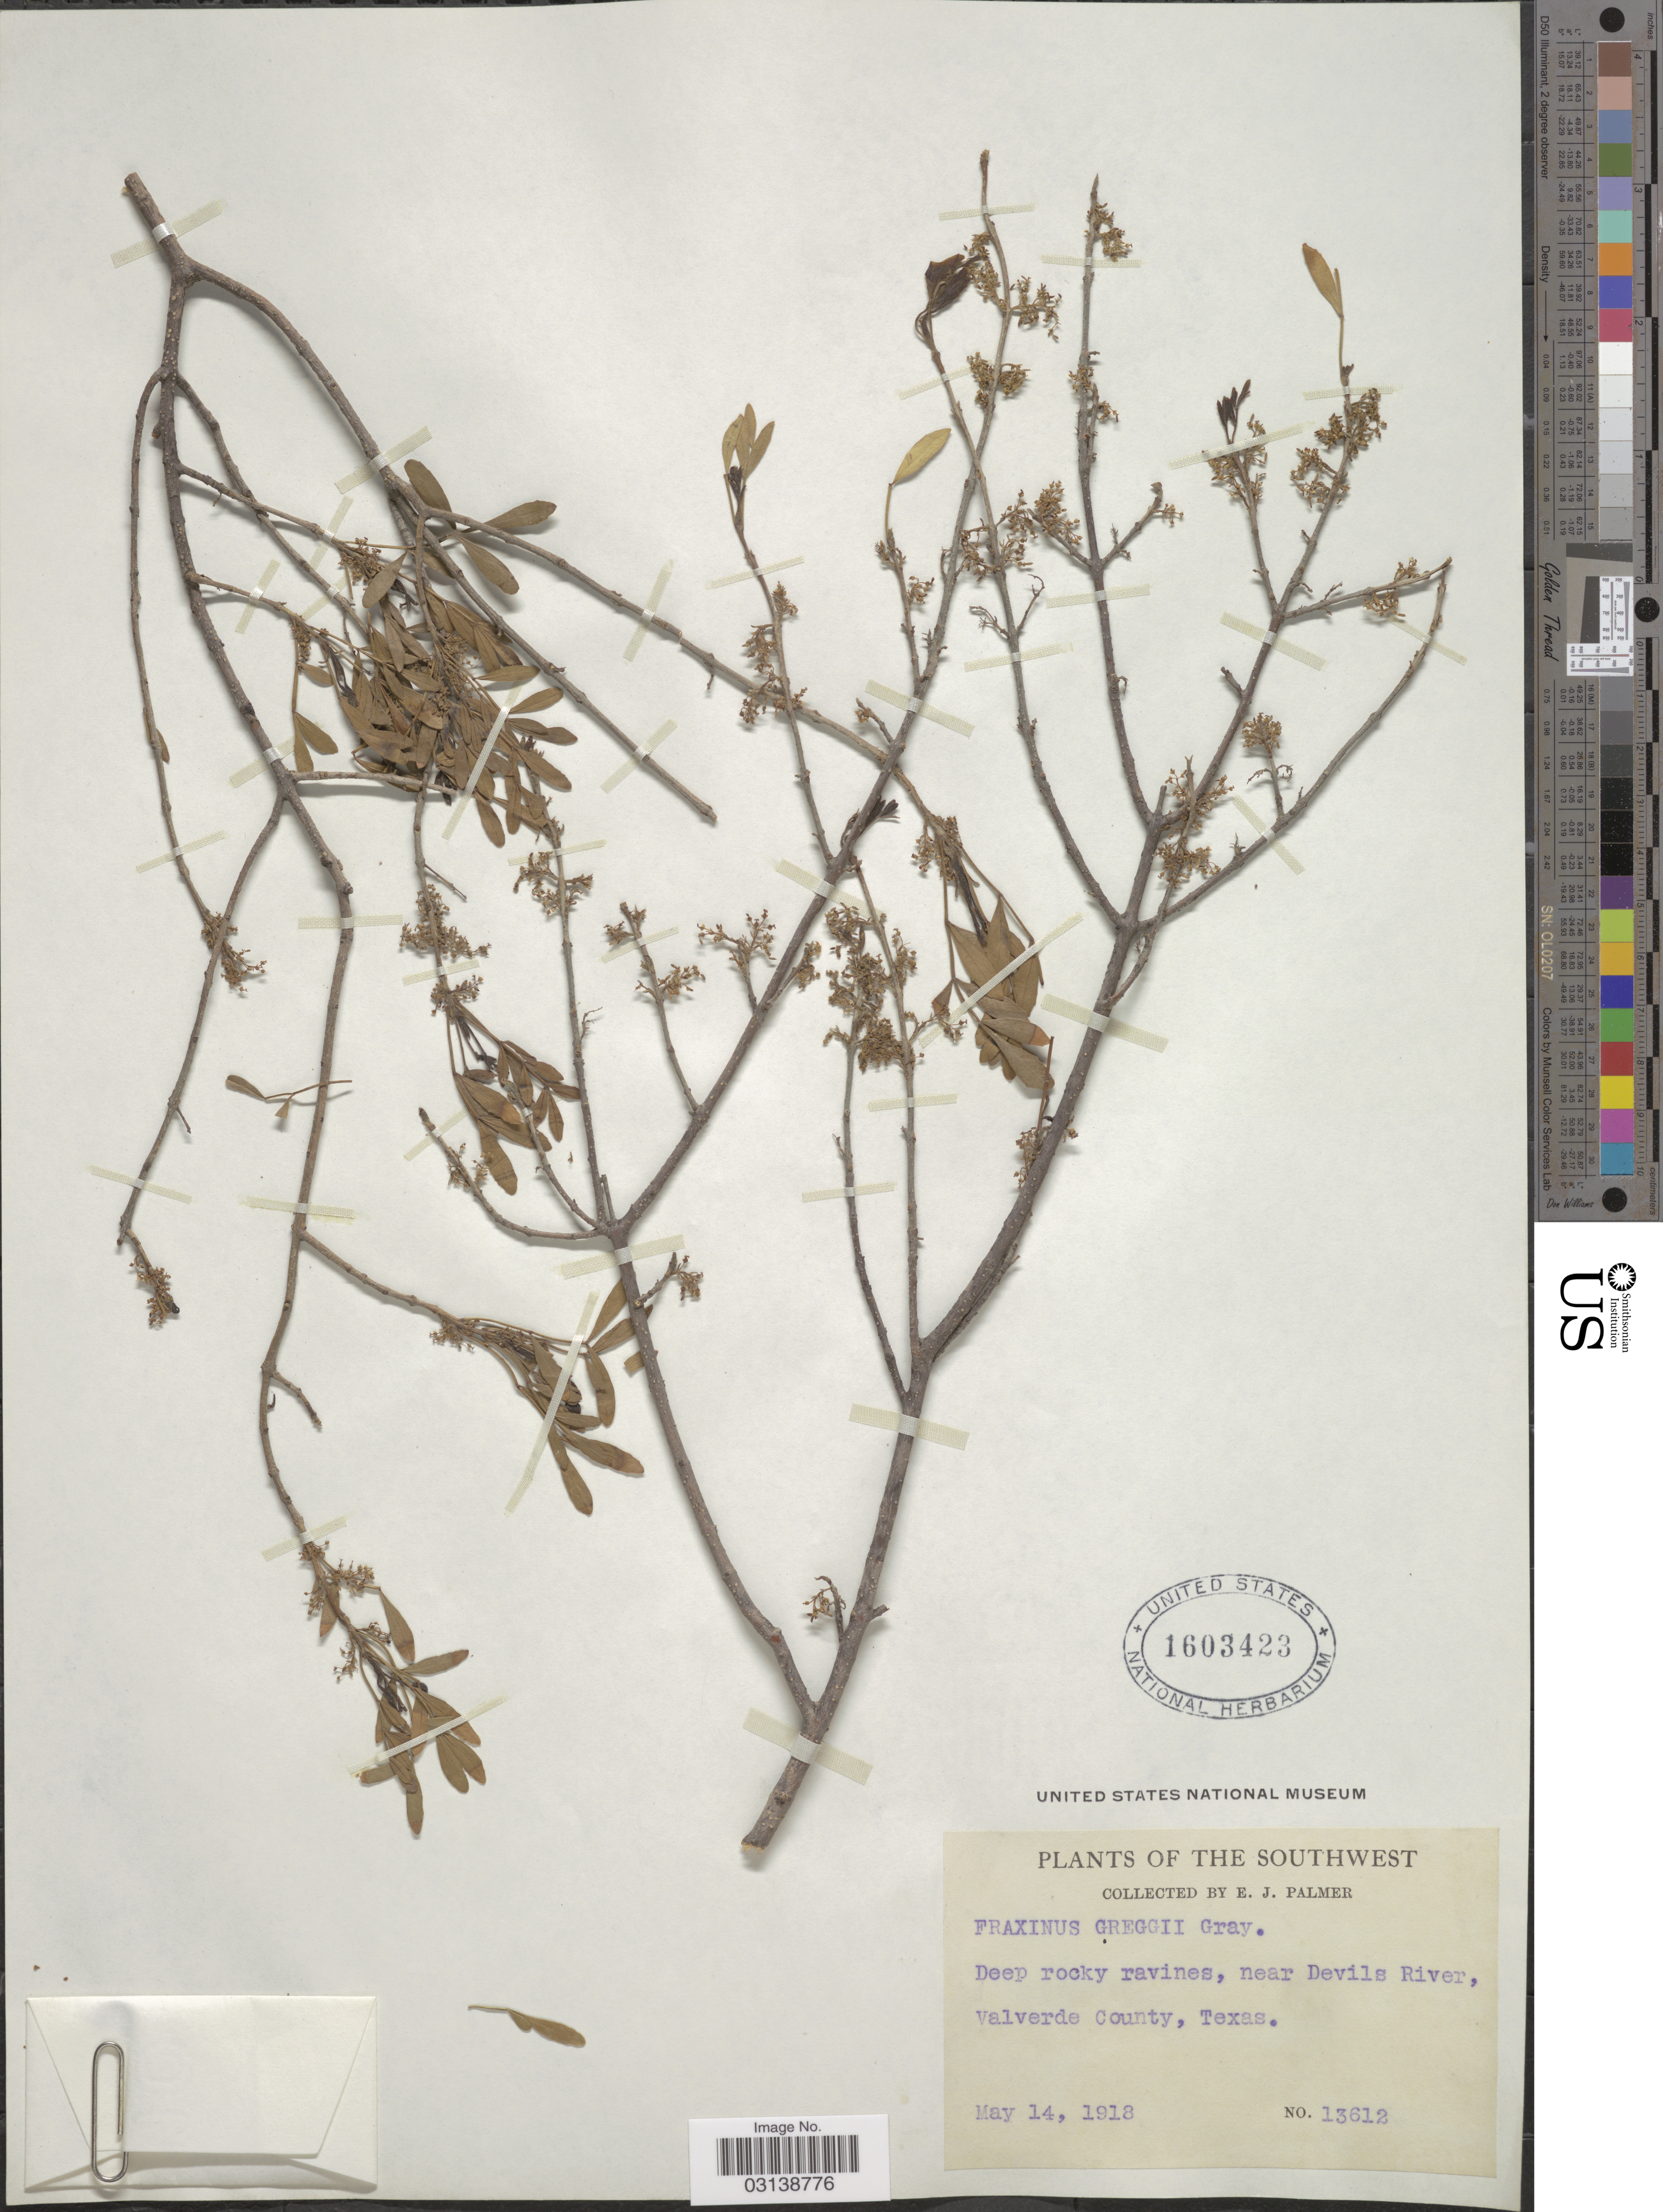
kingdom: Plantae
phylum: Tracheophyta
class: Magnoliopsida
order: Lamiales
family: Oleaceae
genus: Fraxinus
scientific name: Fraxinus greggii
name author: A. Gray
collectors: E. J. Palmer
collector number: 13612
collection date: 1918-05-14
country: United States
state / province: Texas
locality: The Southwest. Near Devils River, Valverde County.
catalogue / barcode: US 1603423